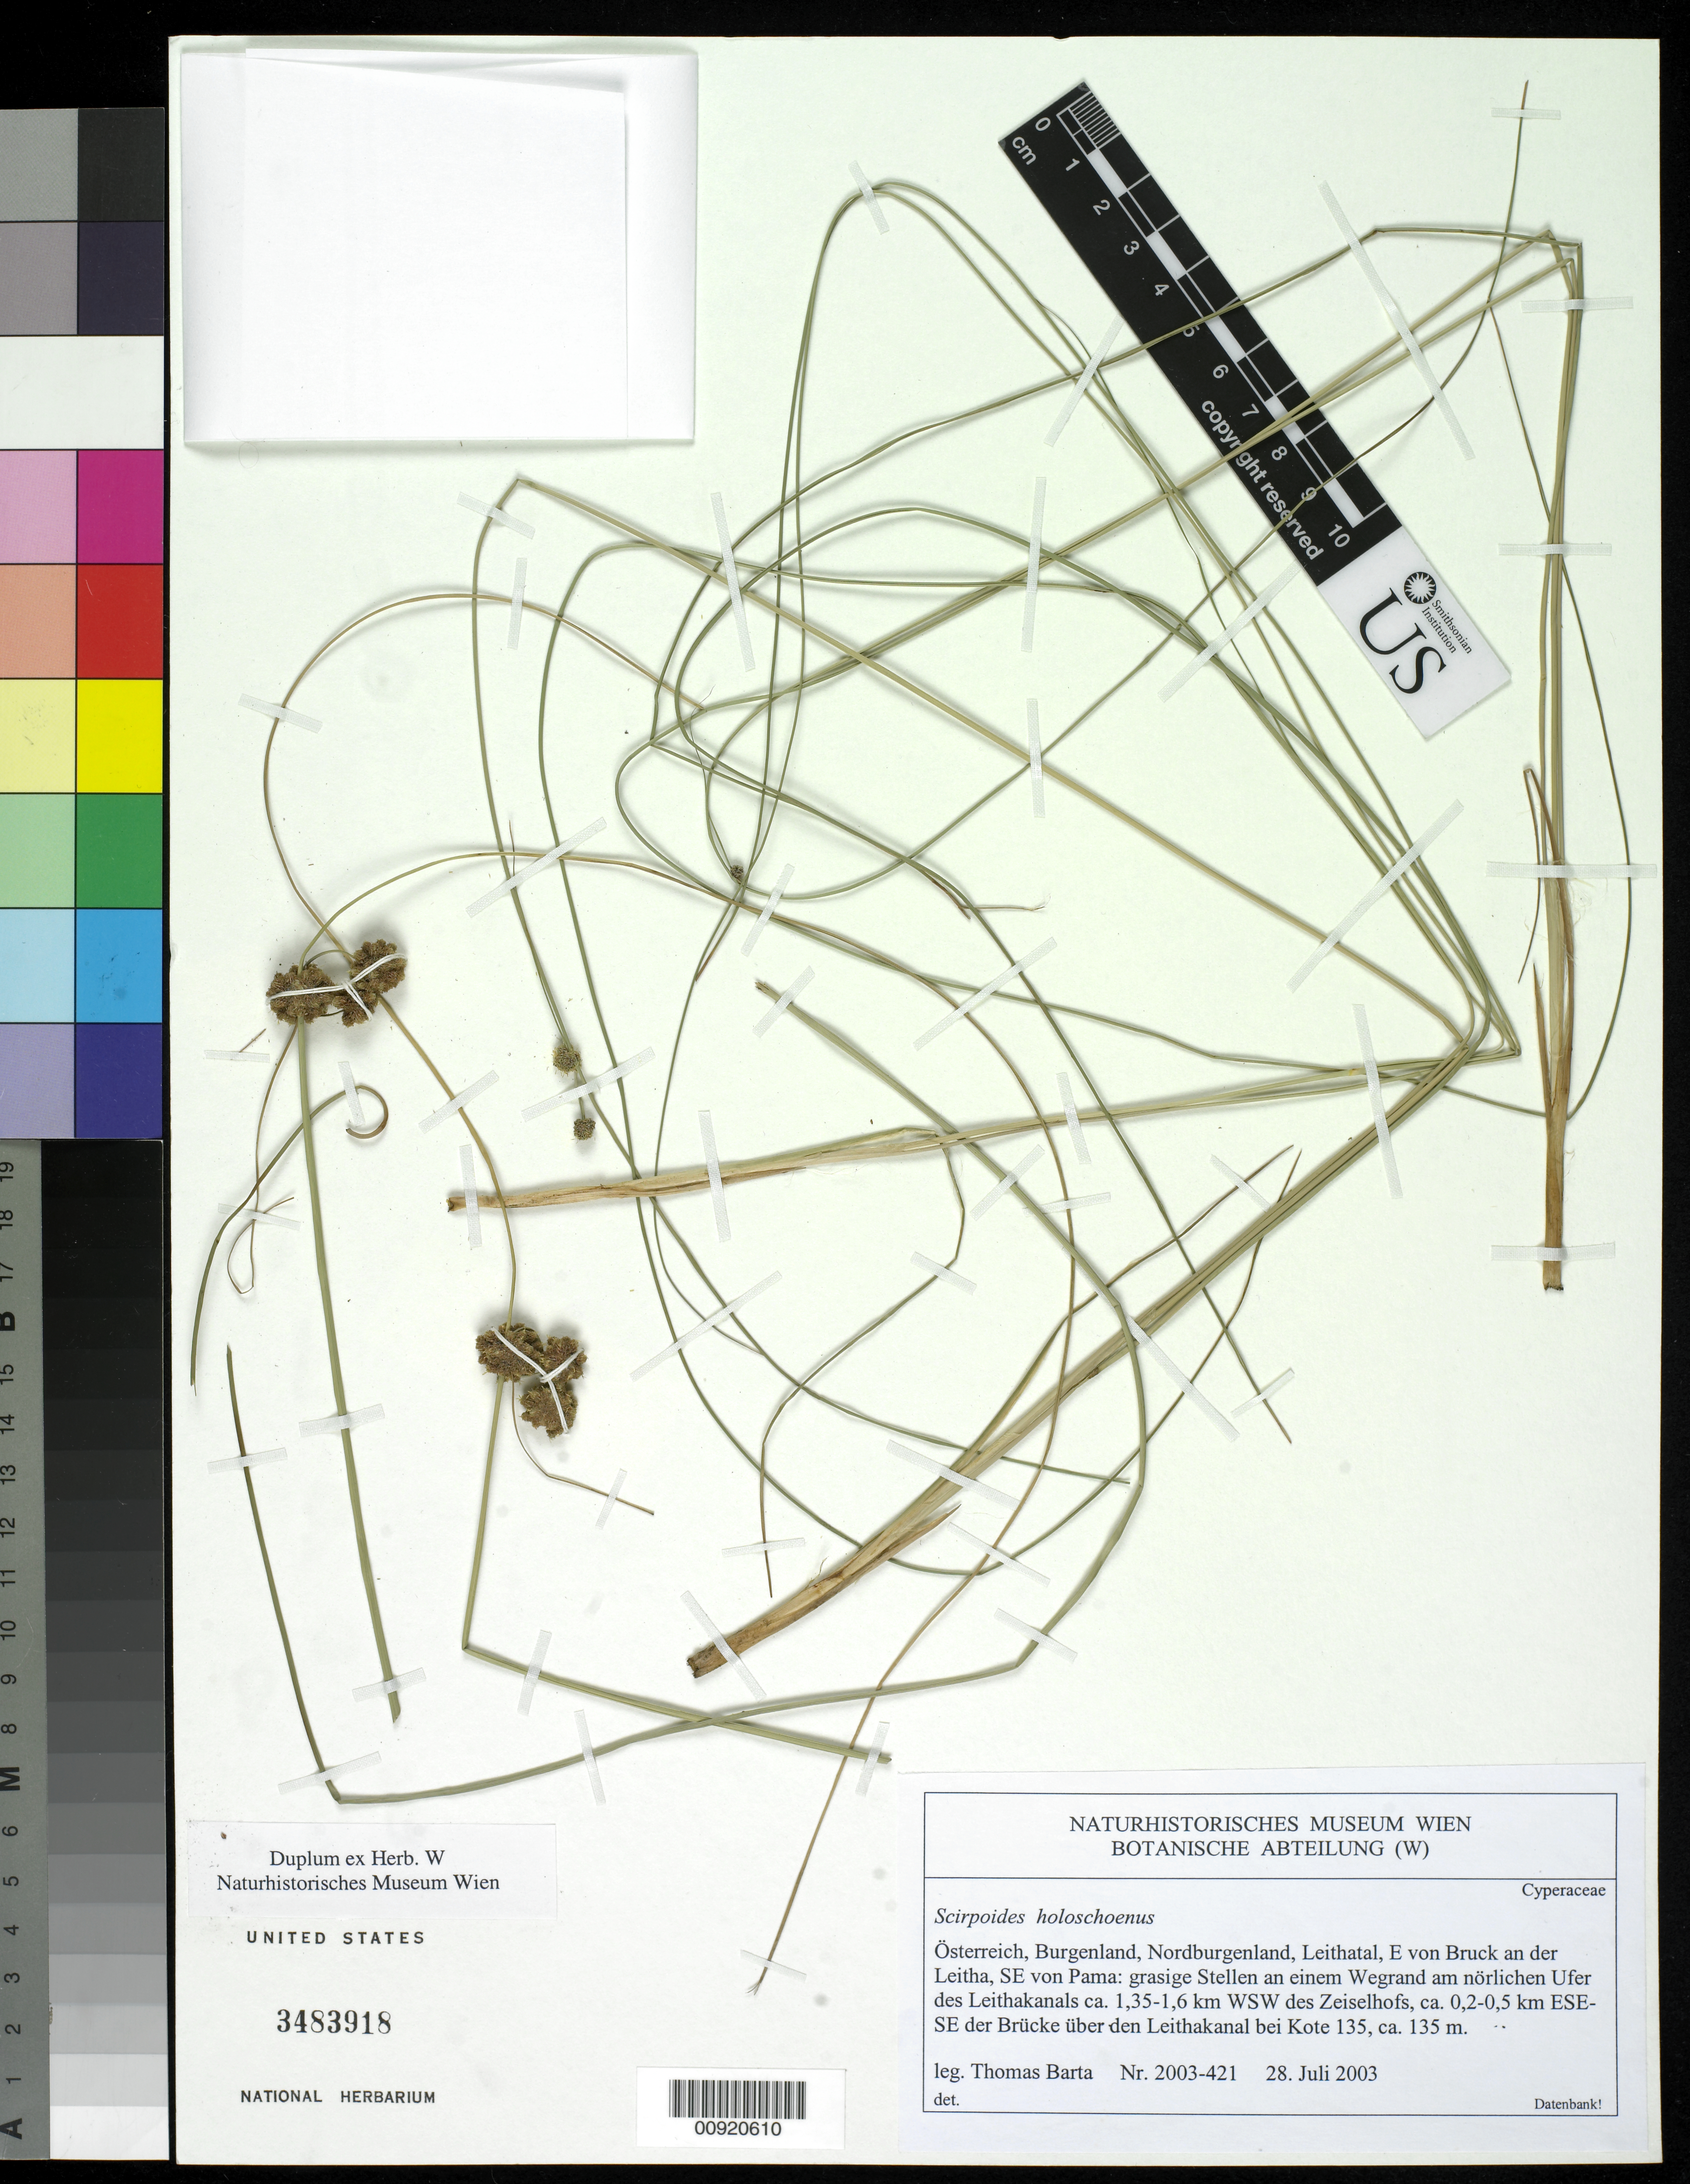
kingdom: Plantae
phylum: Tracheophyta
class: Liliopsida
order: Poales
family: Cyperaceae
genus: Scirpoides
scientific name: Scirpoides holoschoenus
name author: (L.) Soják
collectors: T. Barta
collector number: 2003-421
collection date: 2003-07-28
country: Austria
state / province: Burgenland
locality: Nordburgenland, Leithatal E von Bruck an der Leitha, SE von Pama: grasige Stellen an einem Wegrand am norlichen Ufer des Leithakanals ca 1.35 - 1.6 m. WSW des Zeiselhofs, ca. 0.2 - 0.5 km ESE-SE de Brucke uber den Leithakanal bei Kote 135, ca 135 m.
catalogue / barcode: US 3483918